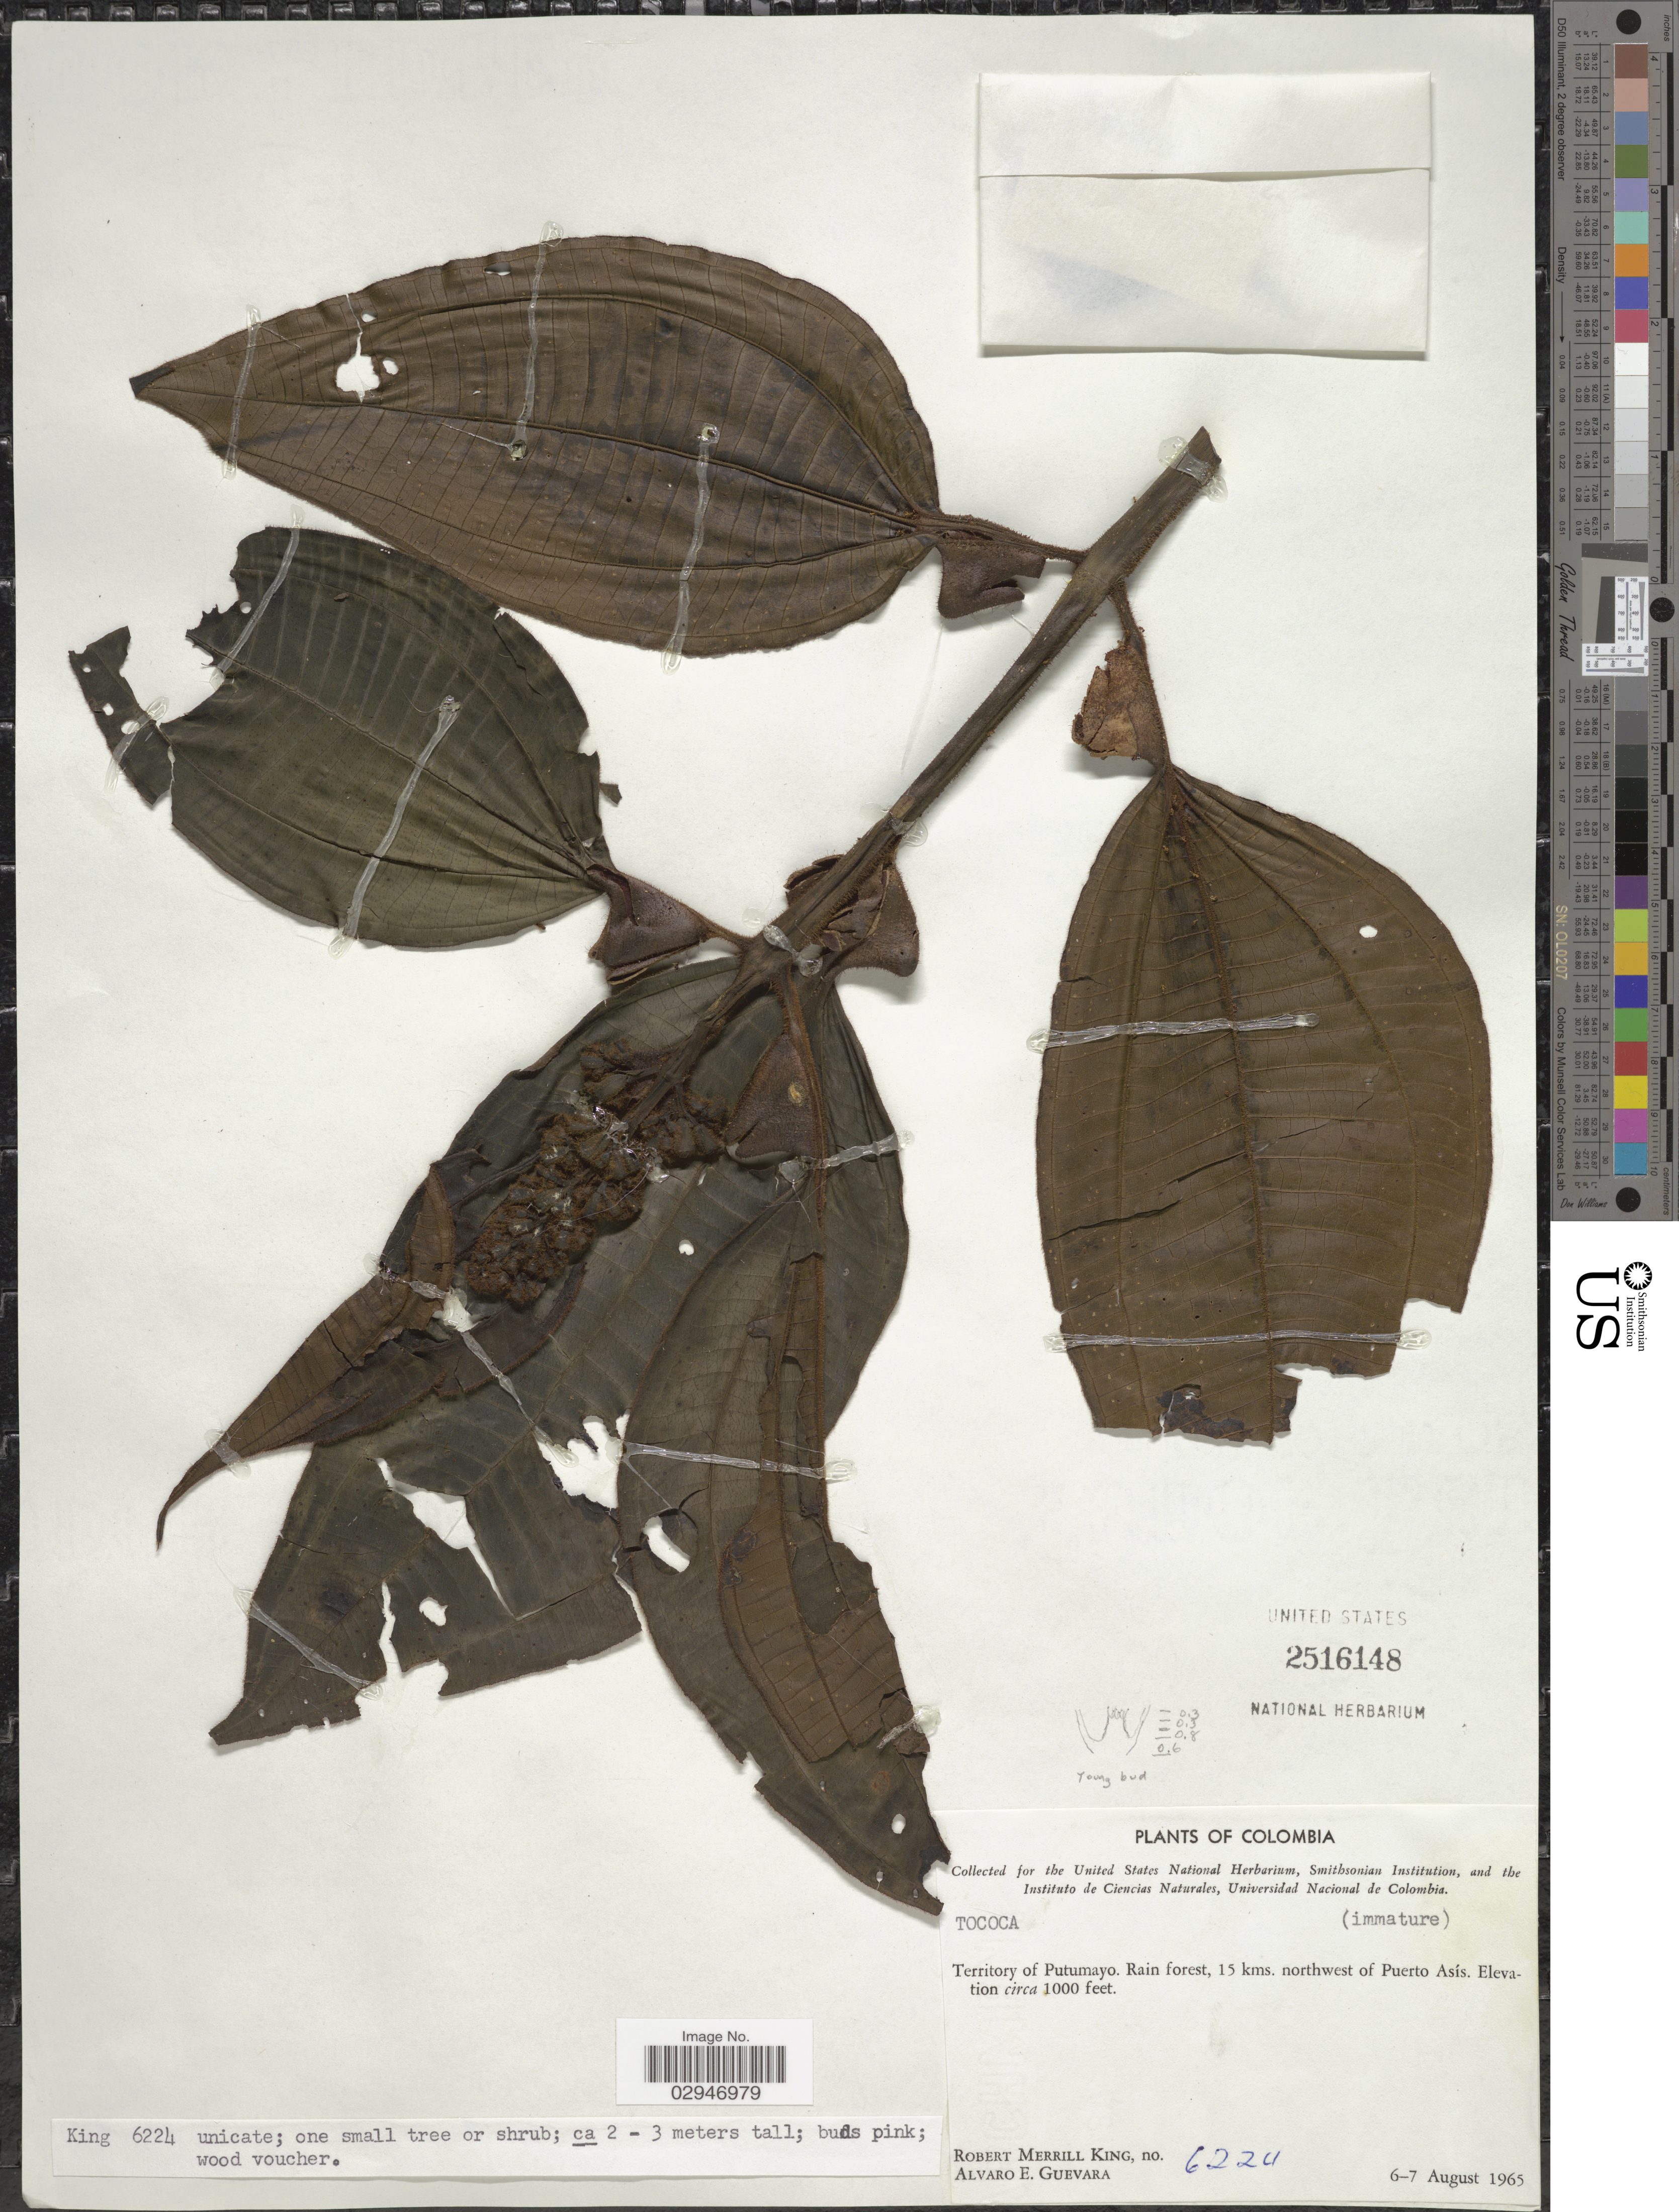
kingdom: Plantae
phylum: Tracheophyta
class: Magnoliopsida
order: Myrtales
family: Melastomataceae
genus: Tococa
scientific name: Tococa occidentalis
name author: Naudin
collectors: R. M. King & A. E. Guevara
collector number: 6224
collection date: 1965-08-06/1965-08-07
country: Colombia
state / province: Putumayo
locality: Territory of Putumayo. Rain forest, 15 kms. northwest of Puerto Asís.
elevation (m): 305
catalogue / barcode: US 2516148